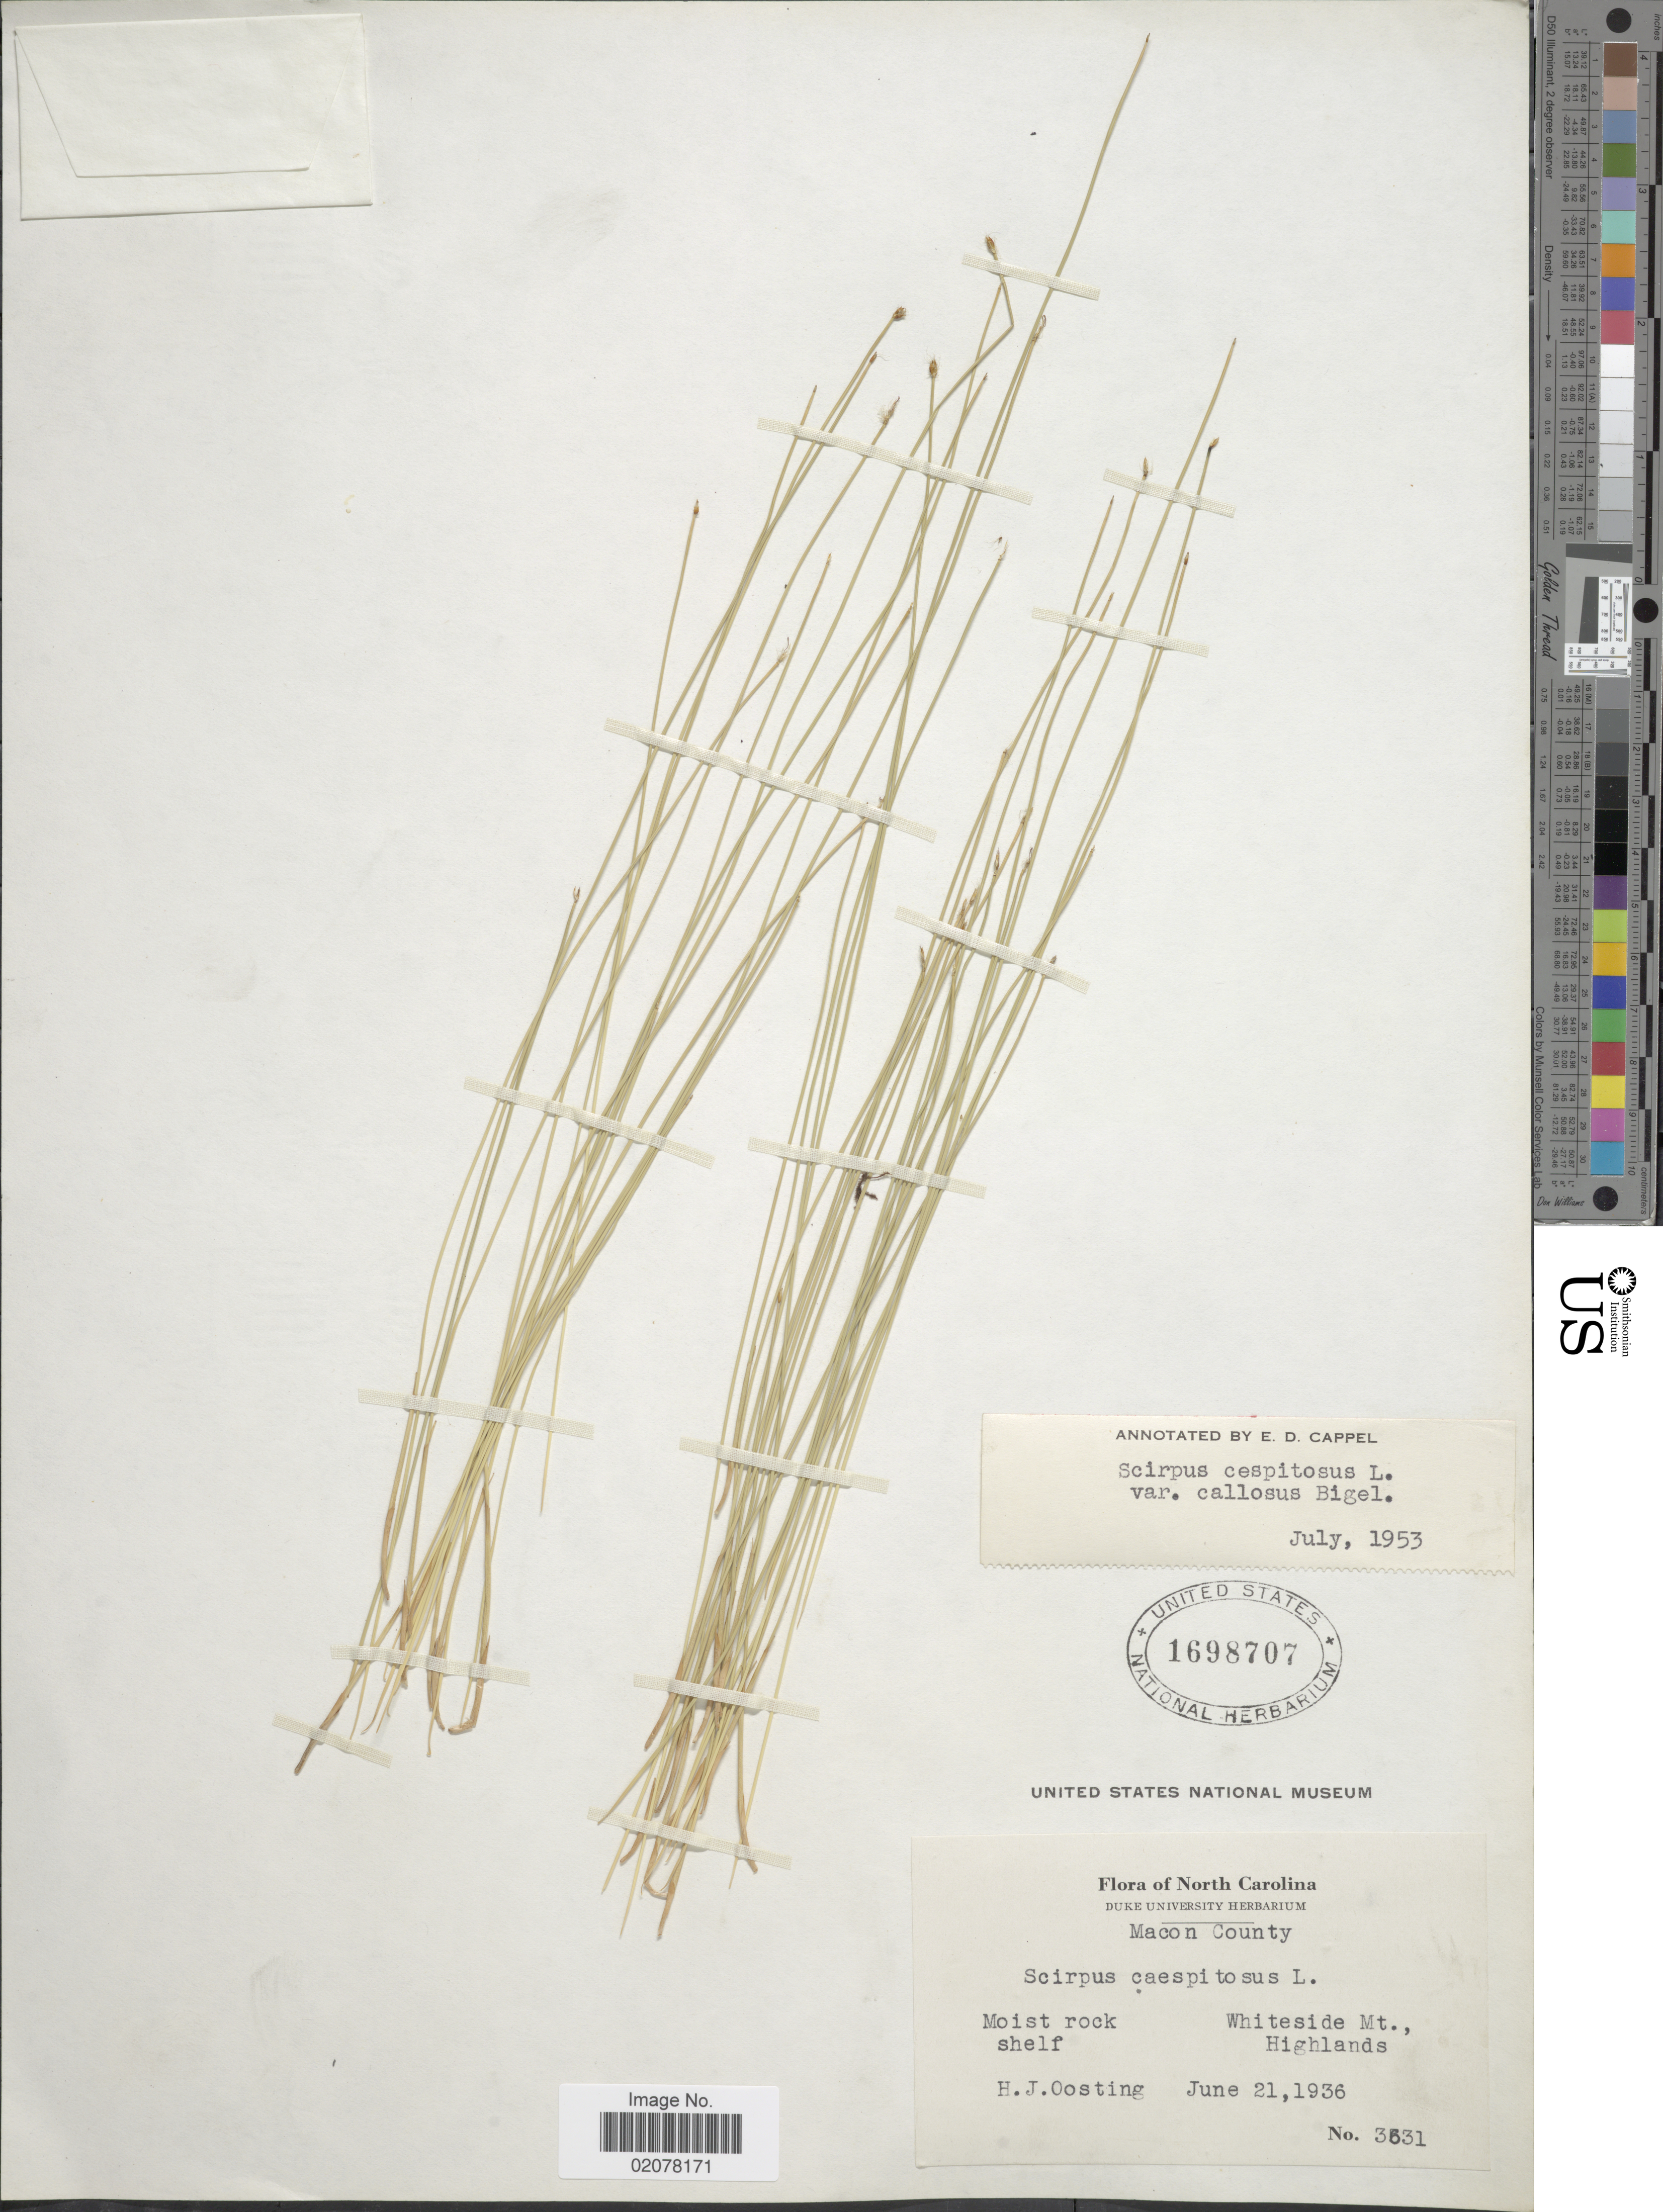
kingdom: Plantae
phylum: Tracheophyta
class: Liliopsida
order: Poales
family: Cyperaceae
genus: Trichophorum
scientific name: Trichophorum cespitosum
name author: (L.) Hartm.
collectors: H. Oosting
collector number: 3631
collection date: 1936-06-21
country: United States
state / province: North Carolina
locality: Macon County, Moist rock, Whiteside Mts., Highlands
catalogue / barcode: US 1698707